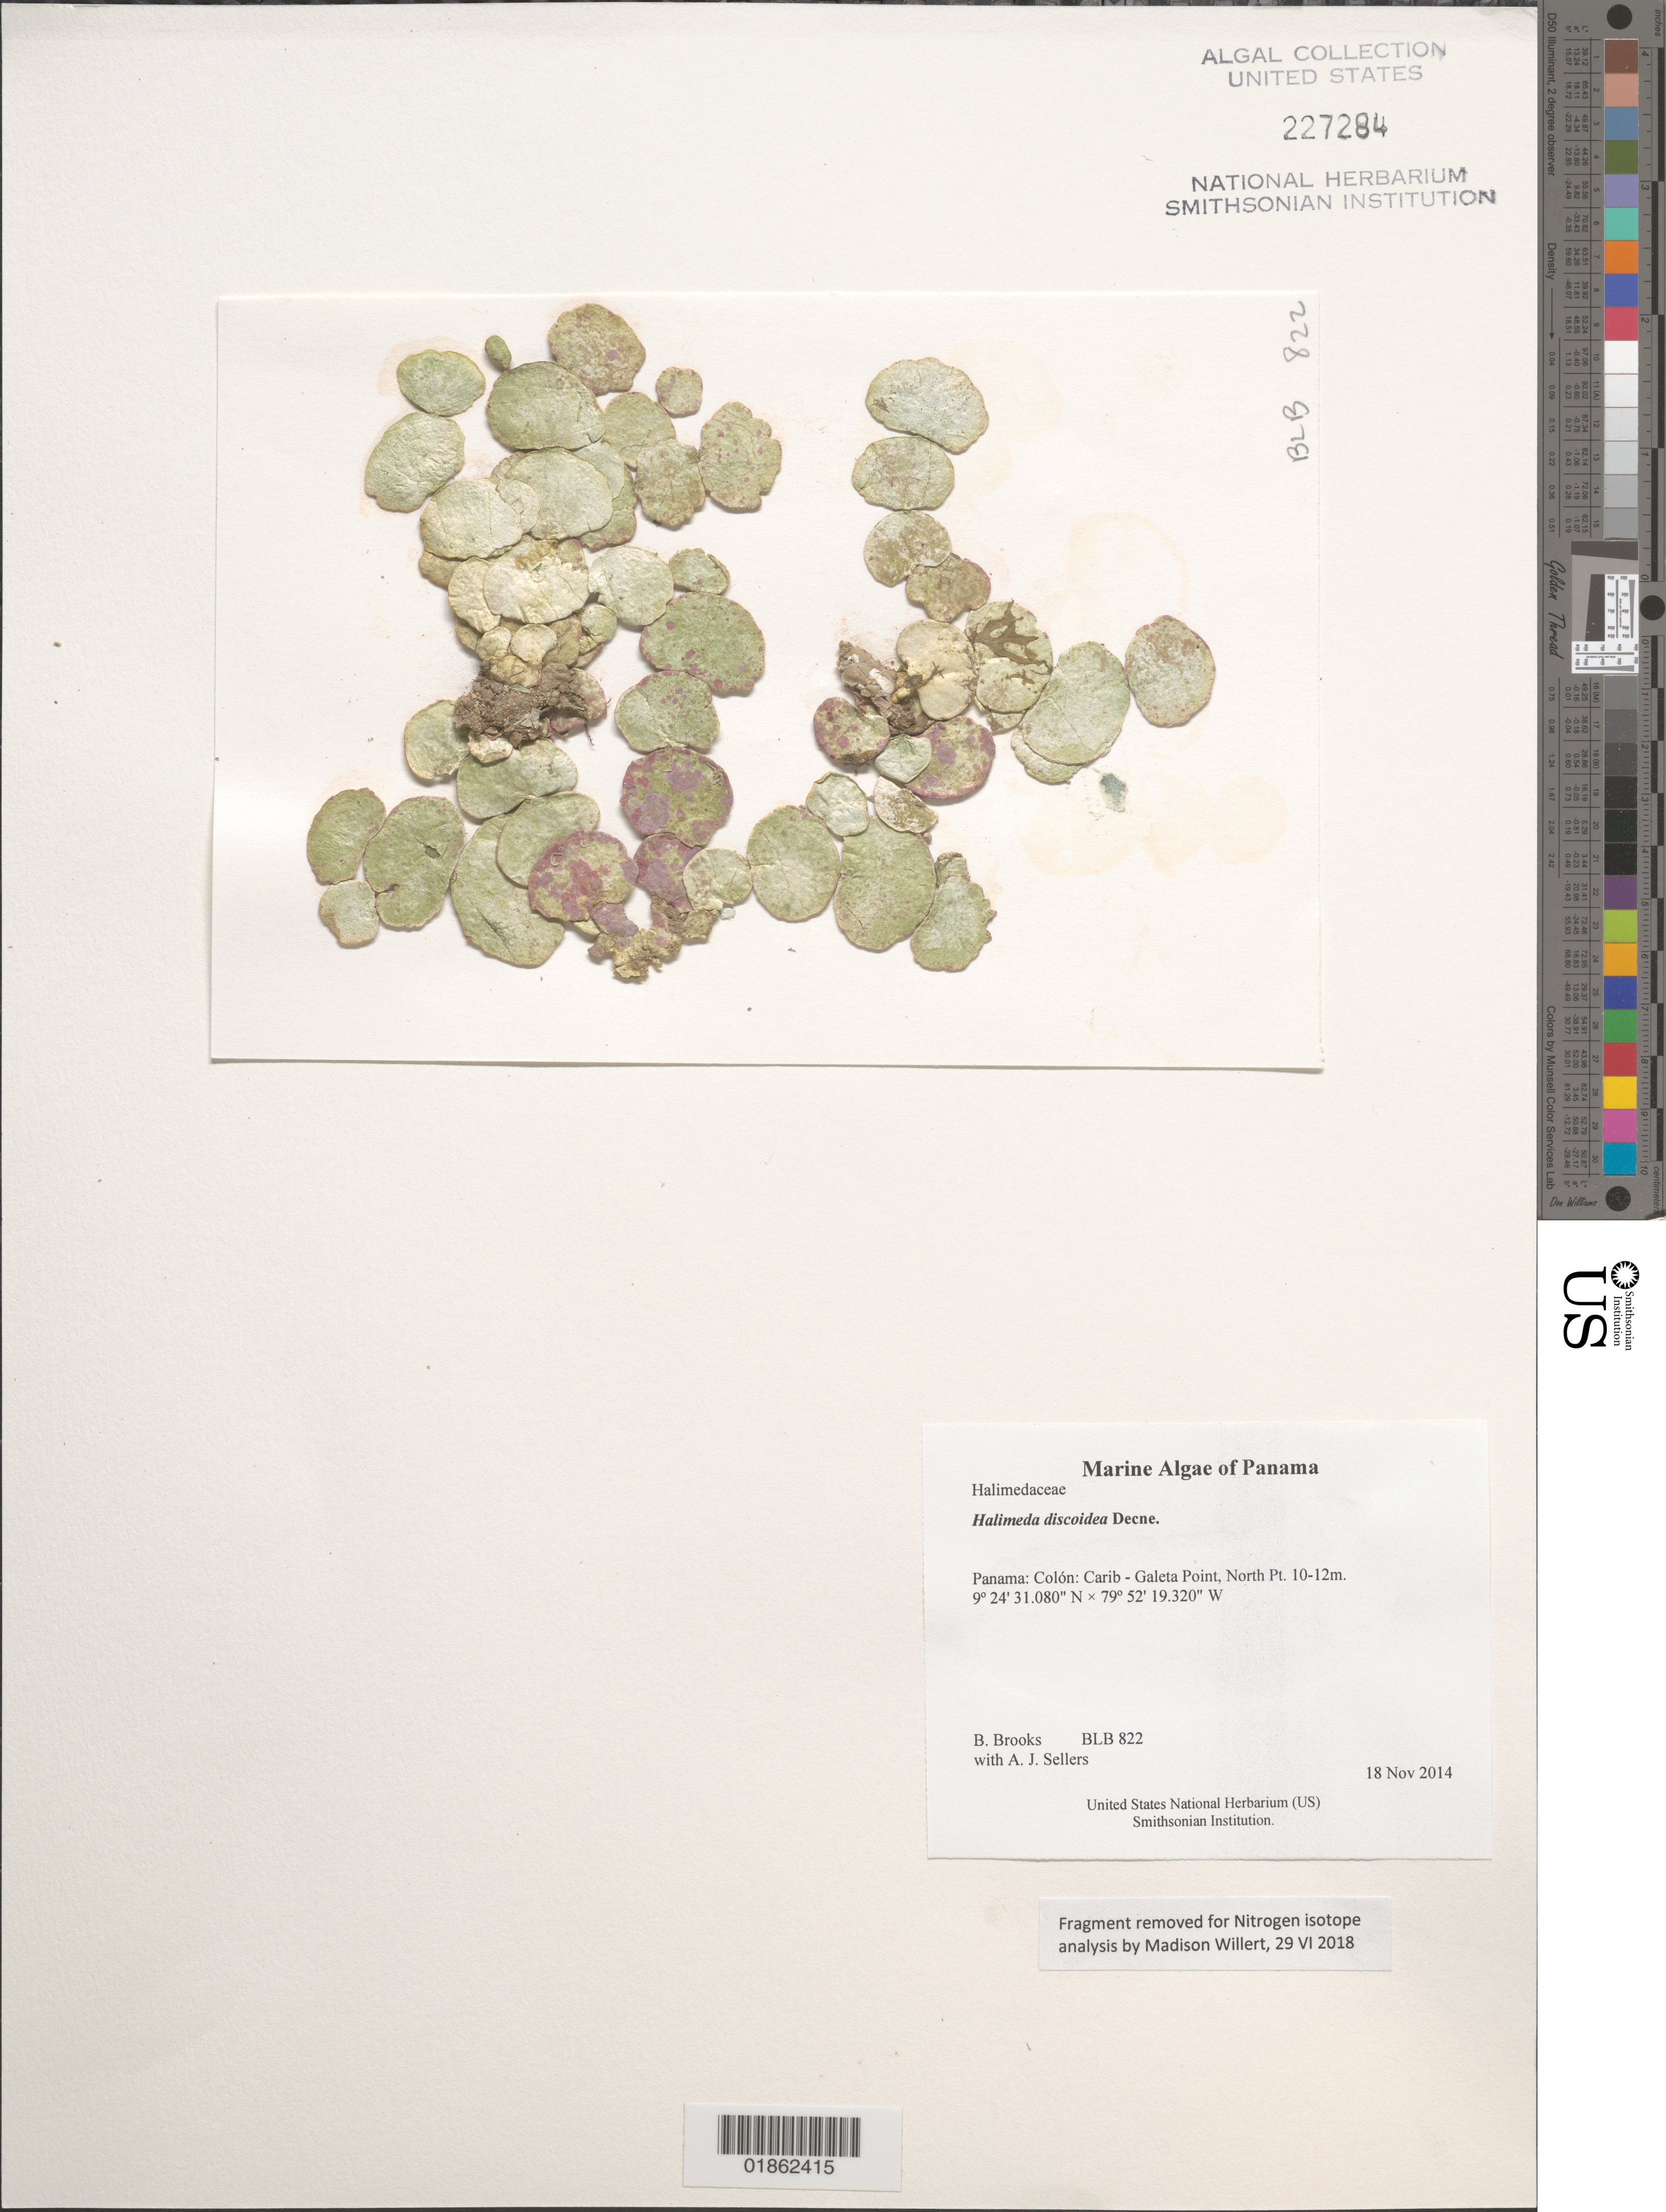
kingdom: Plantae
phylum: Chlorophyta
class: Ulvophyceae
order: Bryopsidales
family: Halimedaceae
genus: Halimeda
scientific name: Halimeda discoidea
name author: Decne.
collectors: B. Brooks & A. J. Sellers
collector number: BLB 822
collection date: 2014-11-18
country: Panama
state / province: Colón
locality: Carib - Galeta Point, North Pt.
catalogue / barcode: US 227284